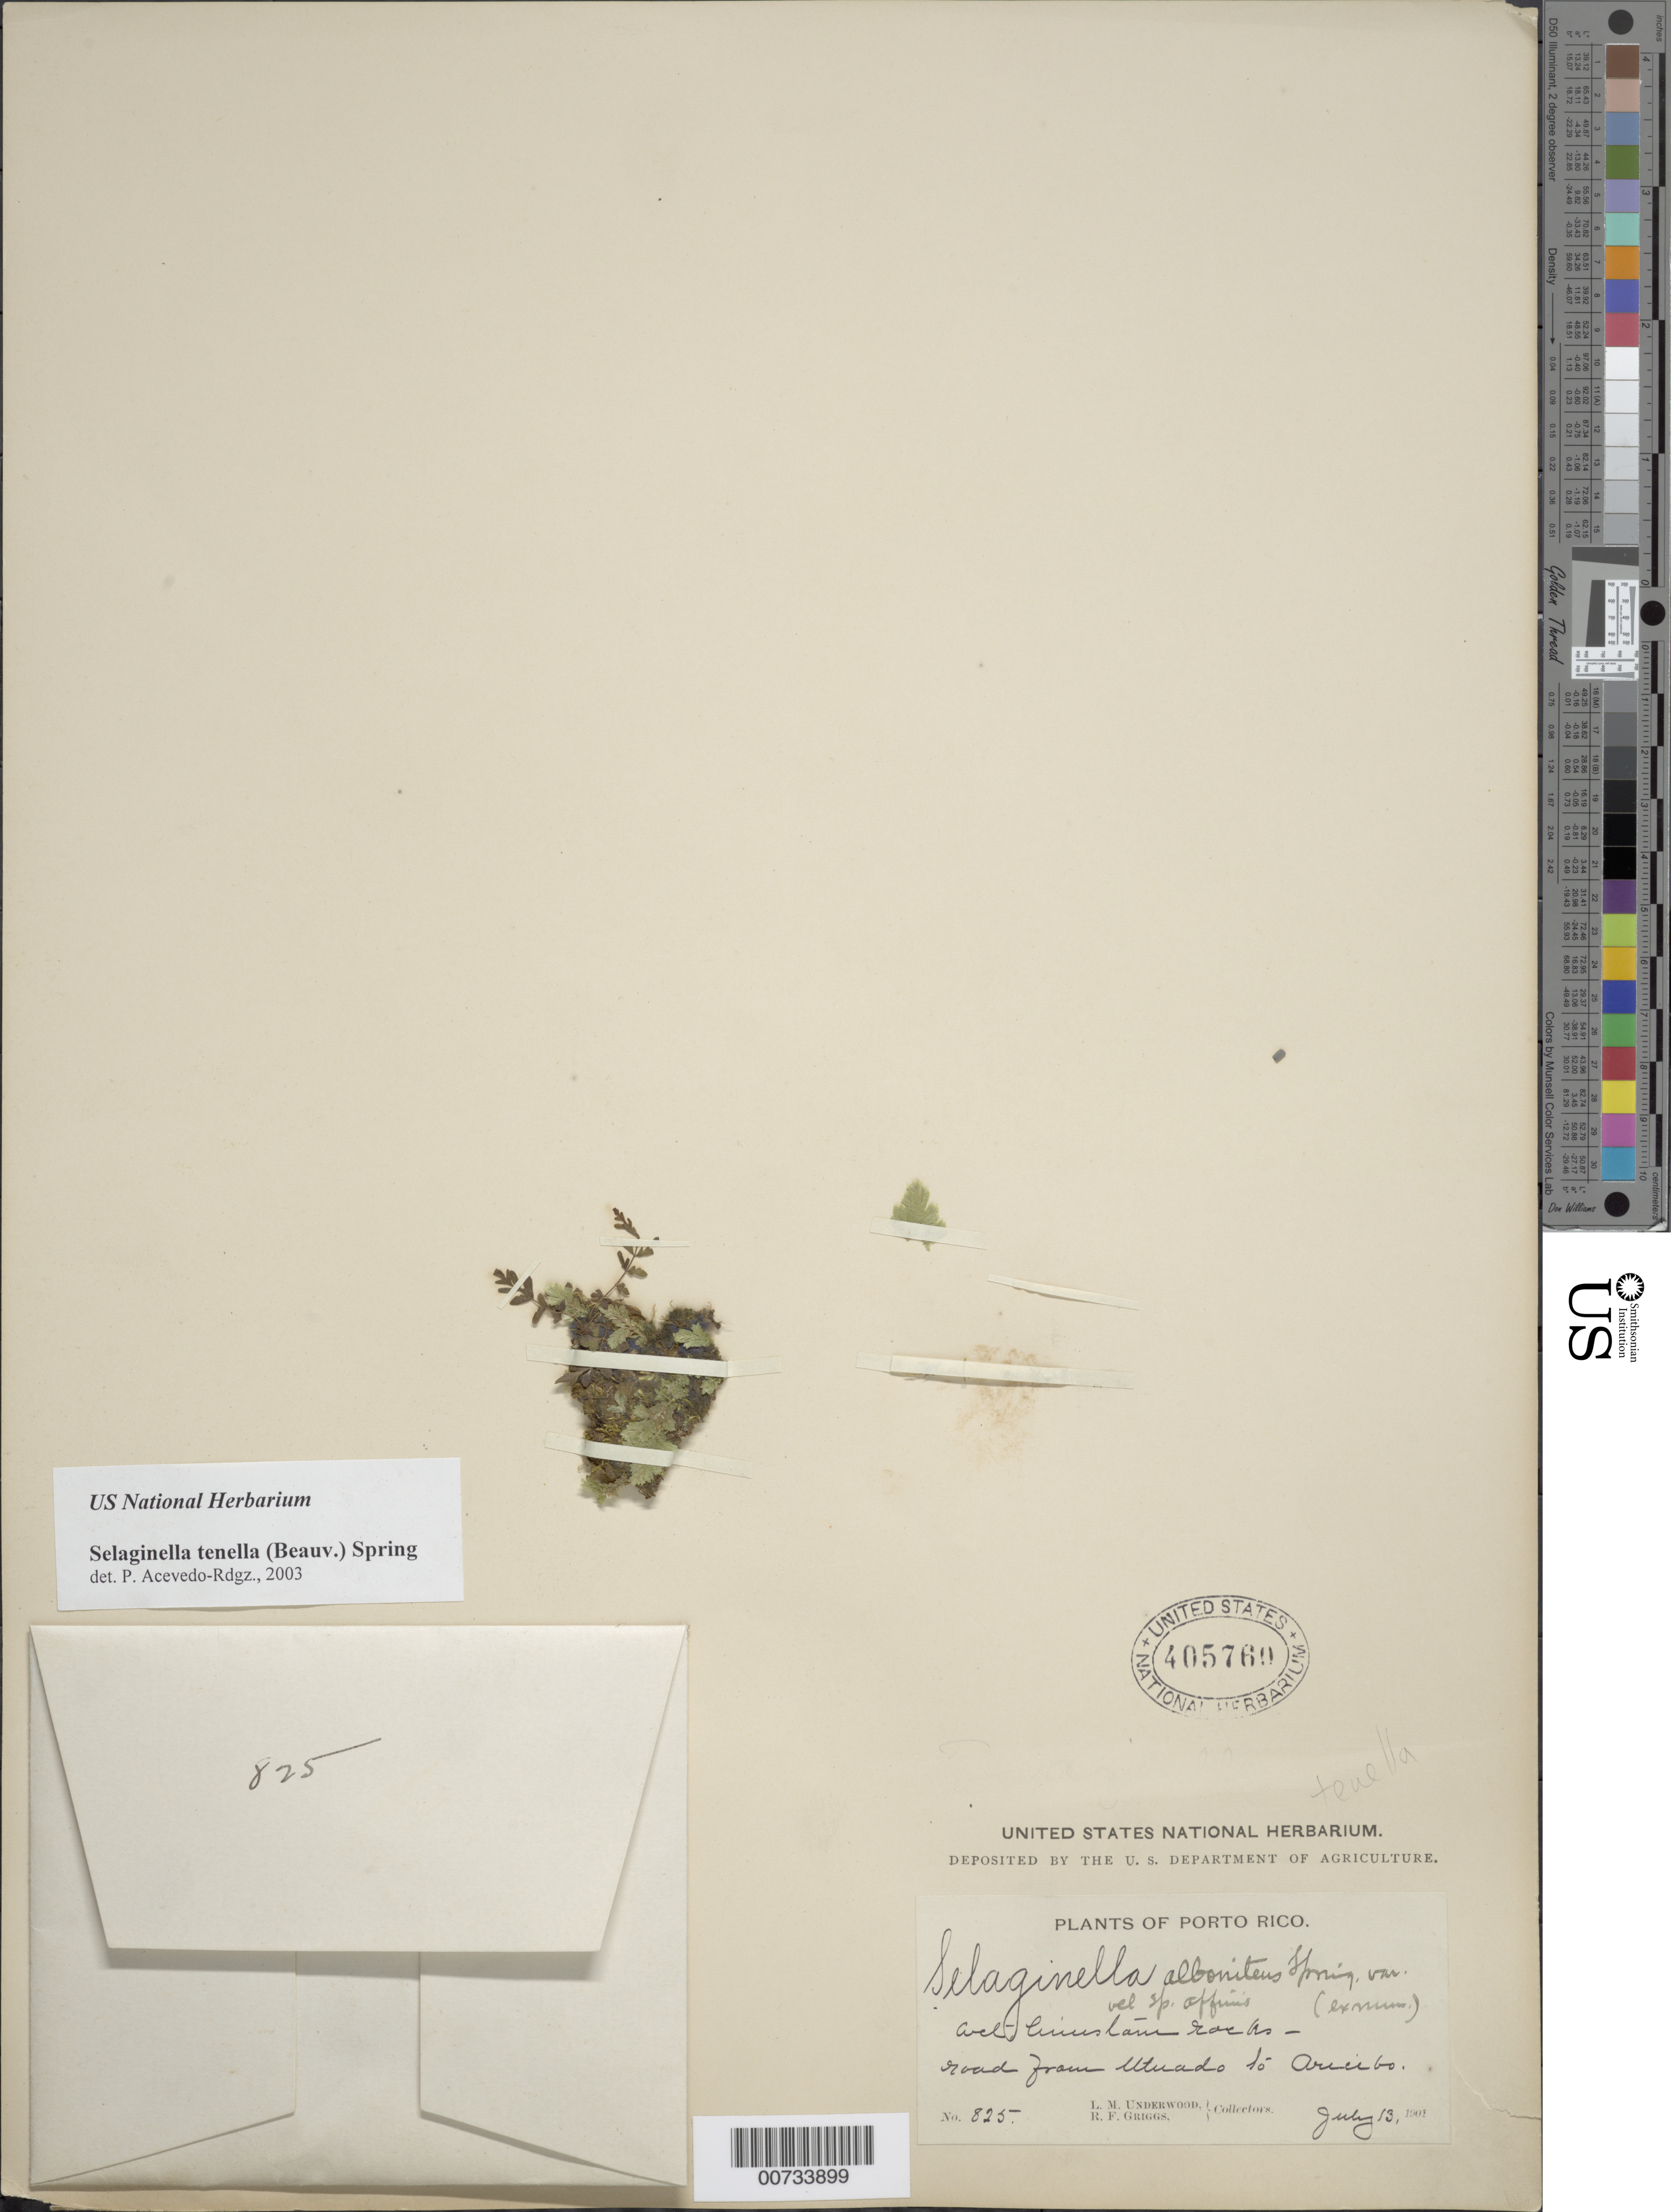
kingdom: Plantae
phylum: Tracheophyta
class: Lycopodiopsida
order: Selaginellales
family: Selaginellaceae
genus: Selaginella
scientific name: Selaginella tenella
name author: (P. Beauv.) Spring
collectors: L. M. Underwood & R. F. Griggs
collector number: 825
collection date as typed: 13 Jul 1901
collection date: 1901-07-13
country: Puerto Rico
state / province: Arecibo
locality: Utuado to Arecibo, road from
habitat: Wet limestone rocks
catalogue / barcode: US 405760